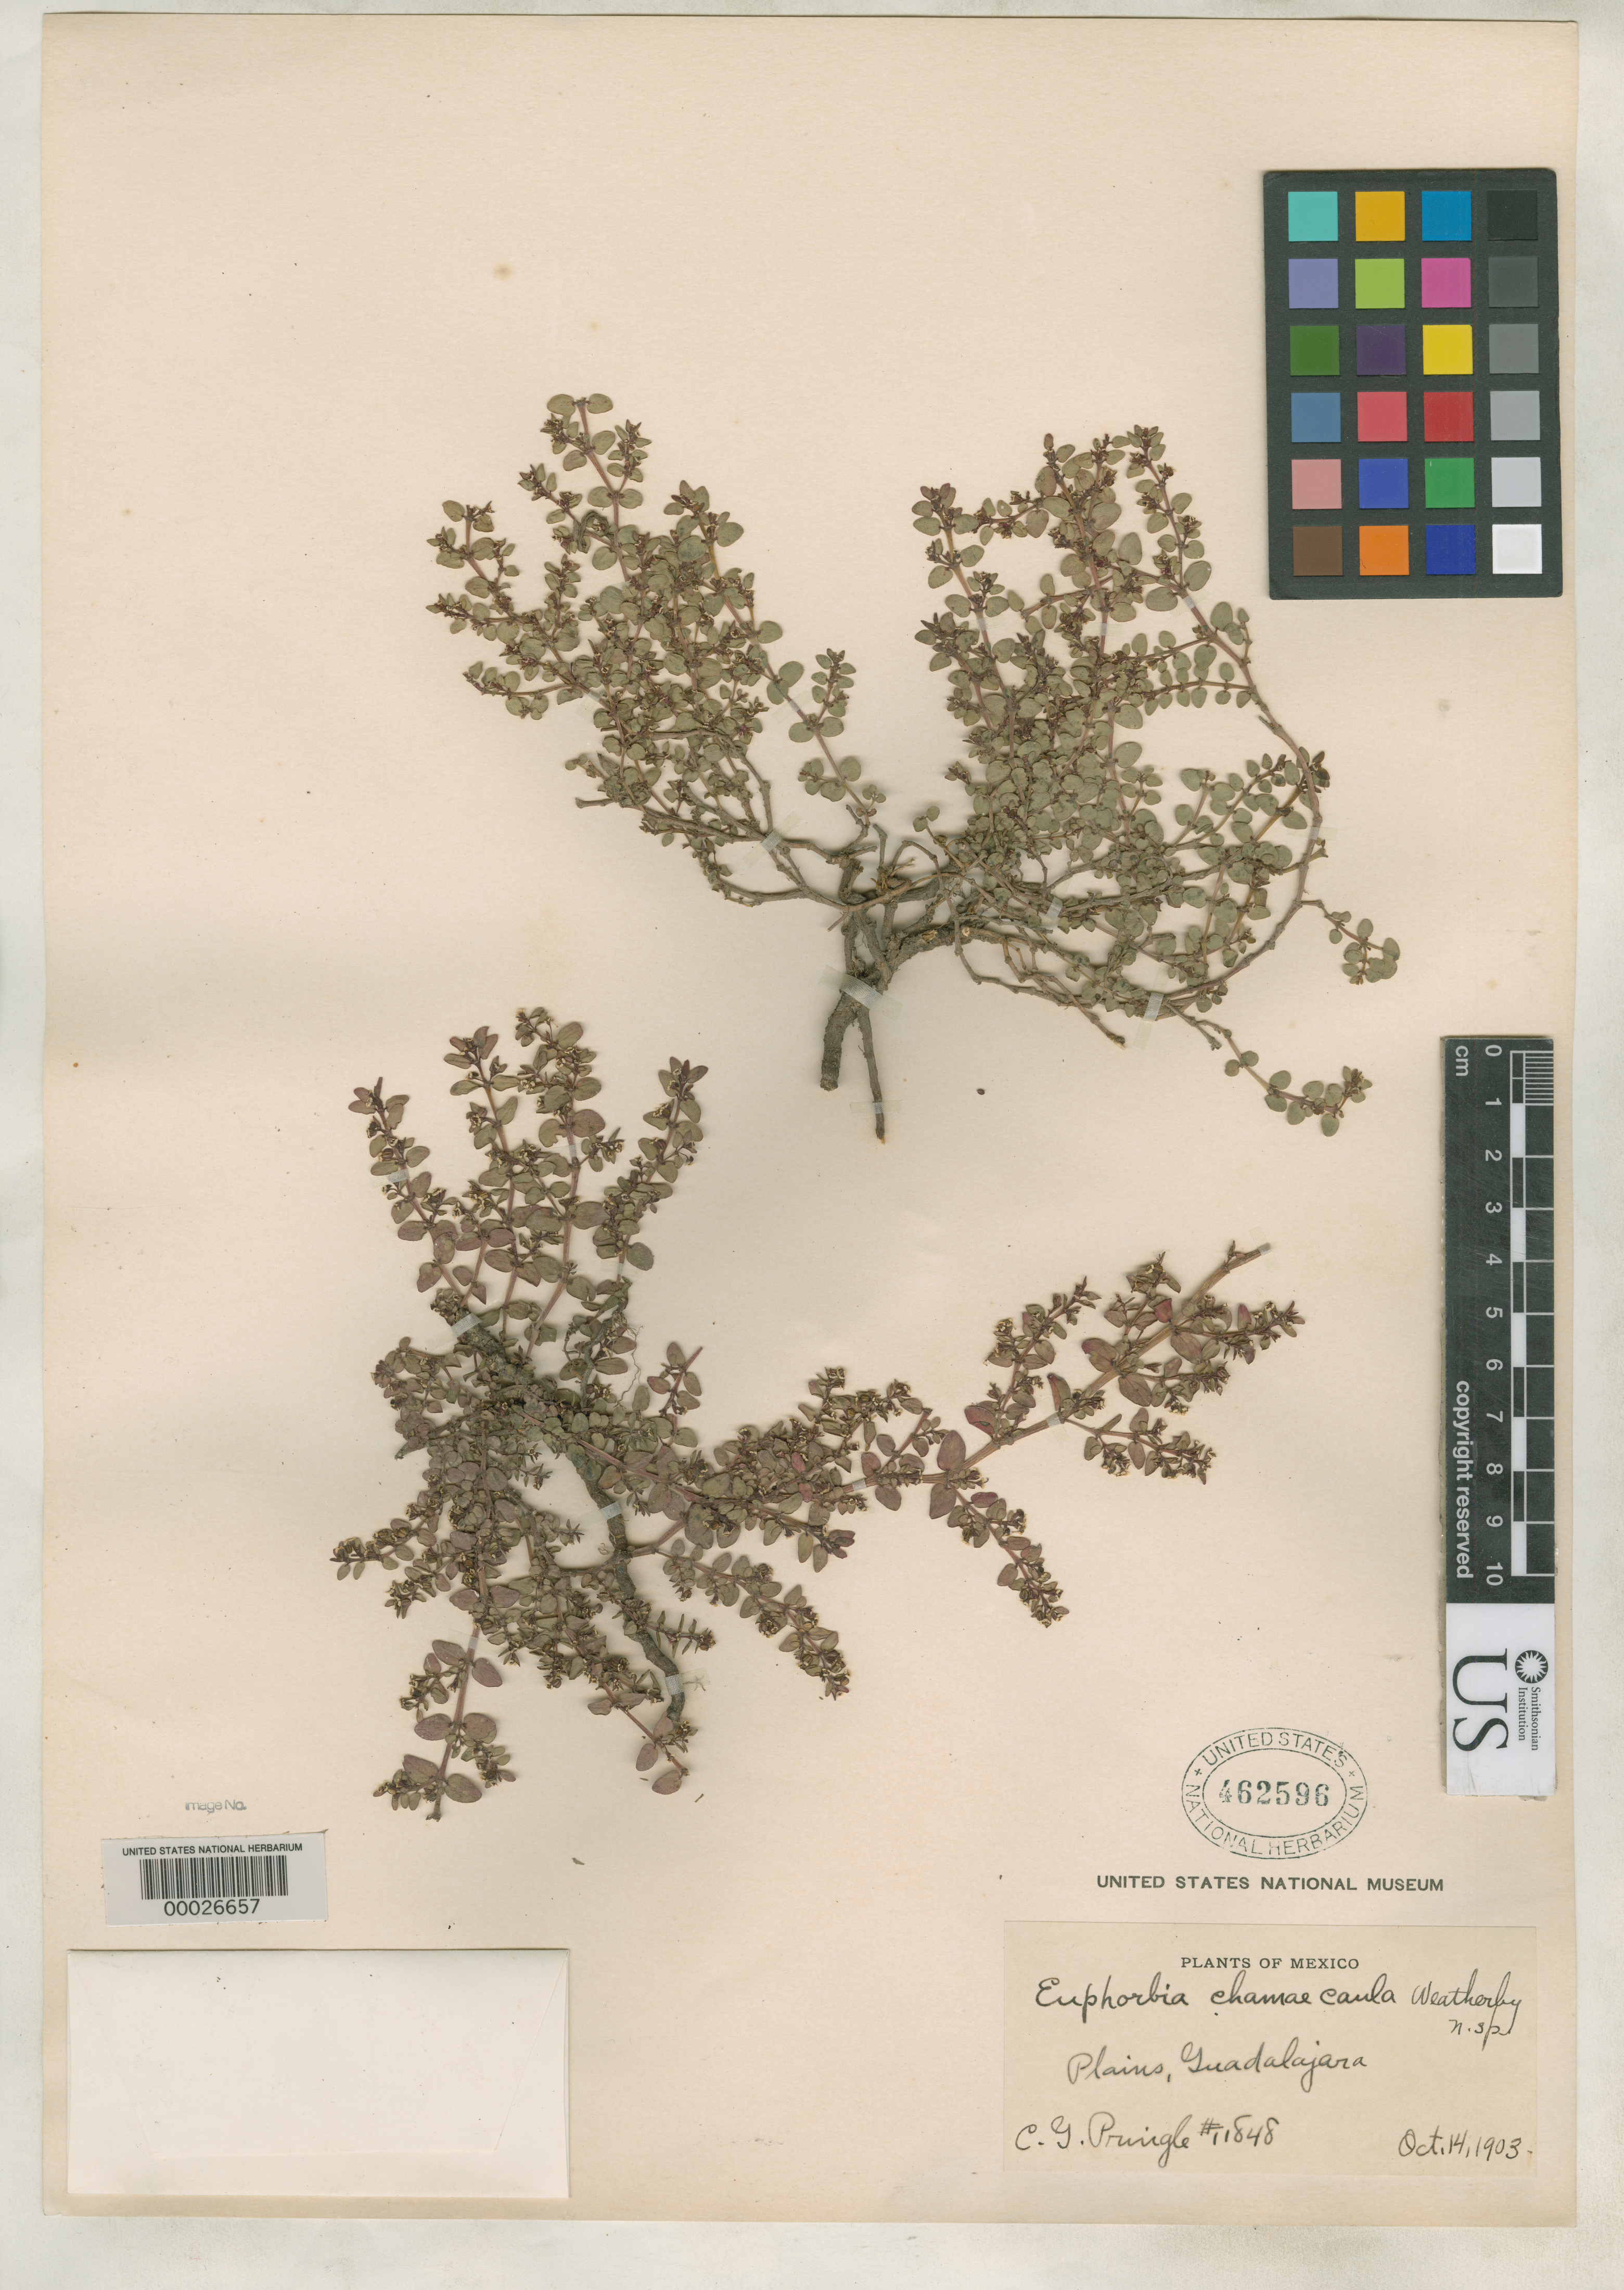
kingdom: Plantae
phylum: Tracheophyta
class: Magnoliopsida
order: Malpighiales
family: Euphorbiaceae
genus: Euphorbia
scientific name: Euphorbia chamaecaula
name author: Weath.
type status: Isotype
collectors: C. G. Pringle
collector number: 11848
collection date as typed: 14 Oct 1903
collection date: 1903-10-14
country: Mexico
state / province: Jalisco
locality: Plains near Guadalajara.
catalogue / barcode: US 462596